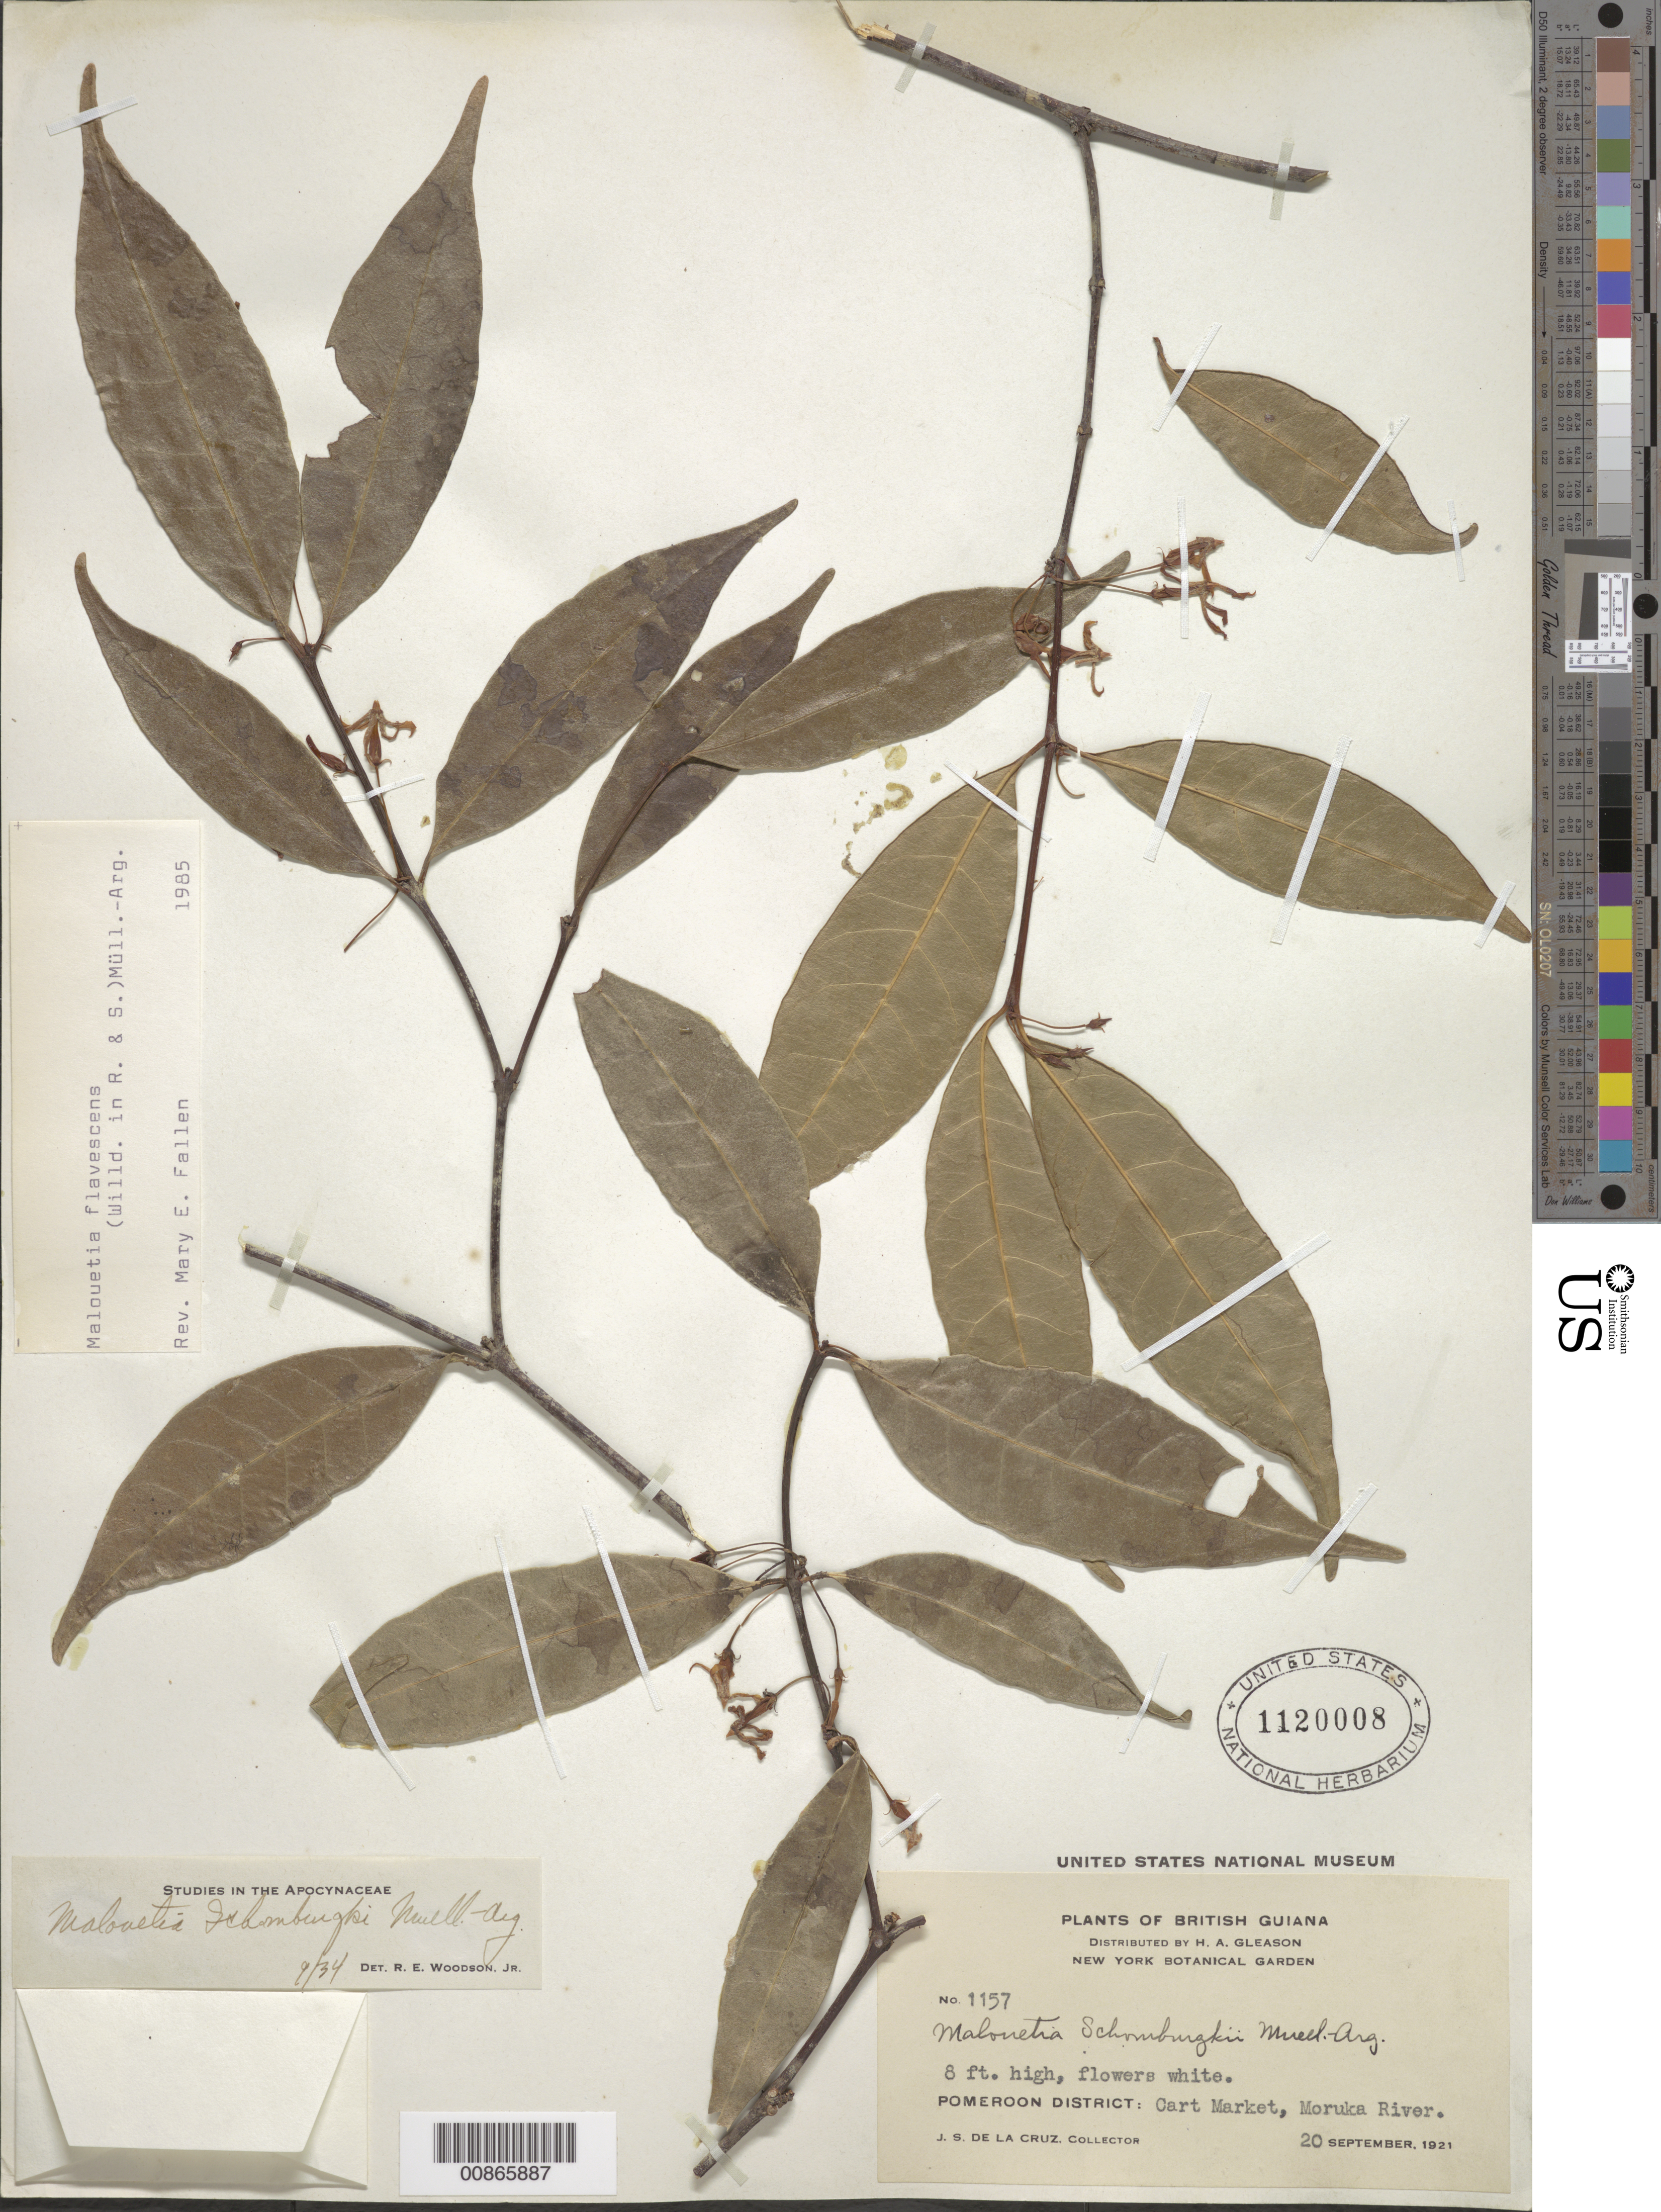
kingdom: Plantae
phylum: Tracheophyta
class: Magnoliopsida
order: Gentianales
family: Apocynaceae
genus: Malouetia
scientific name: Malouetia flavescens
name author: (Willd. ex Roemer & Schult.) Müll. Arg.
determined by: Fallen, M. E.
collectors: J. S. de la Cruz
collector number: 1157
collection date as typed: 20-Sep-21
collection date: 1921-09-20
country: Guyana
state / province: Barima-Waini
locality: Cart Market, Moruka R., Pomeroon Dist.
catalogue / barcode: US 1120008